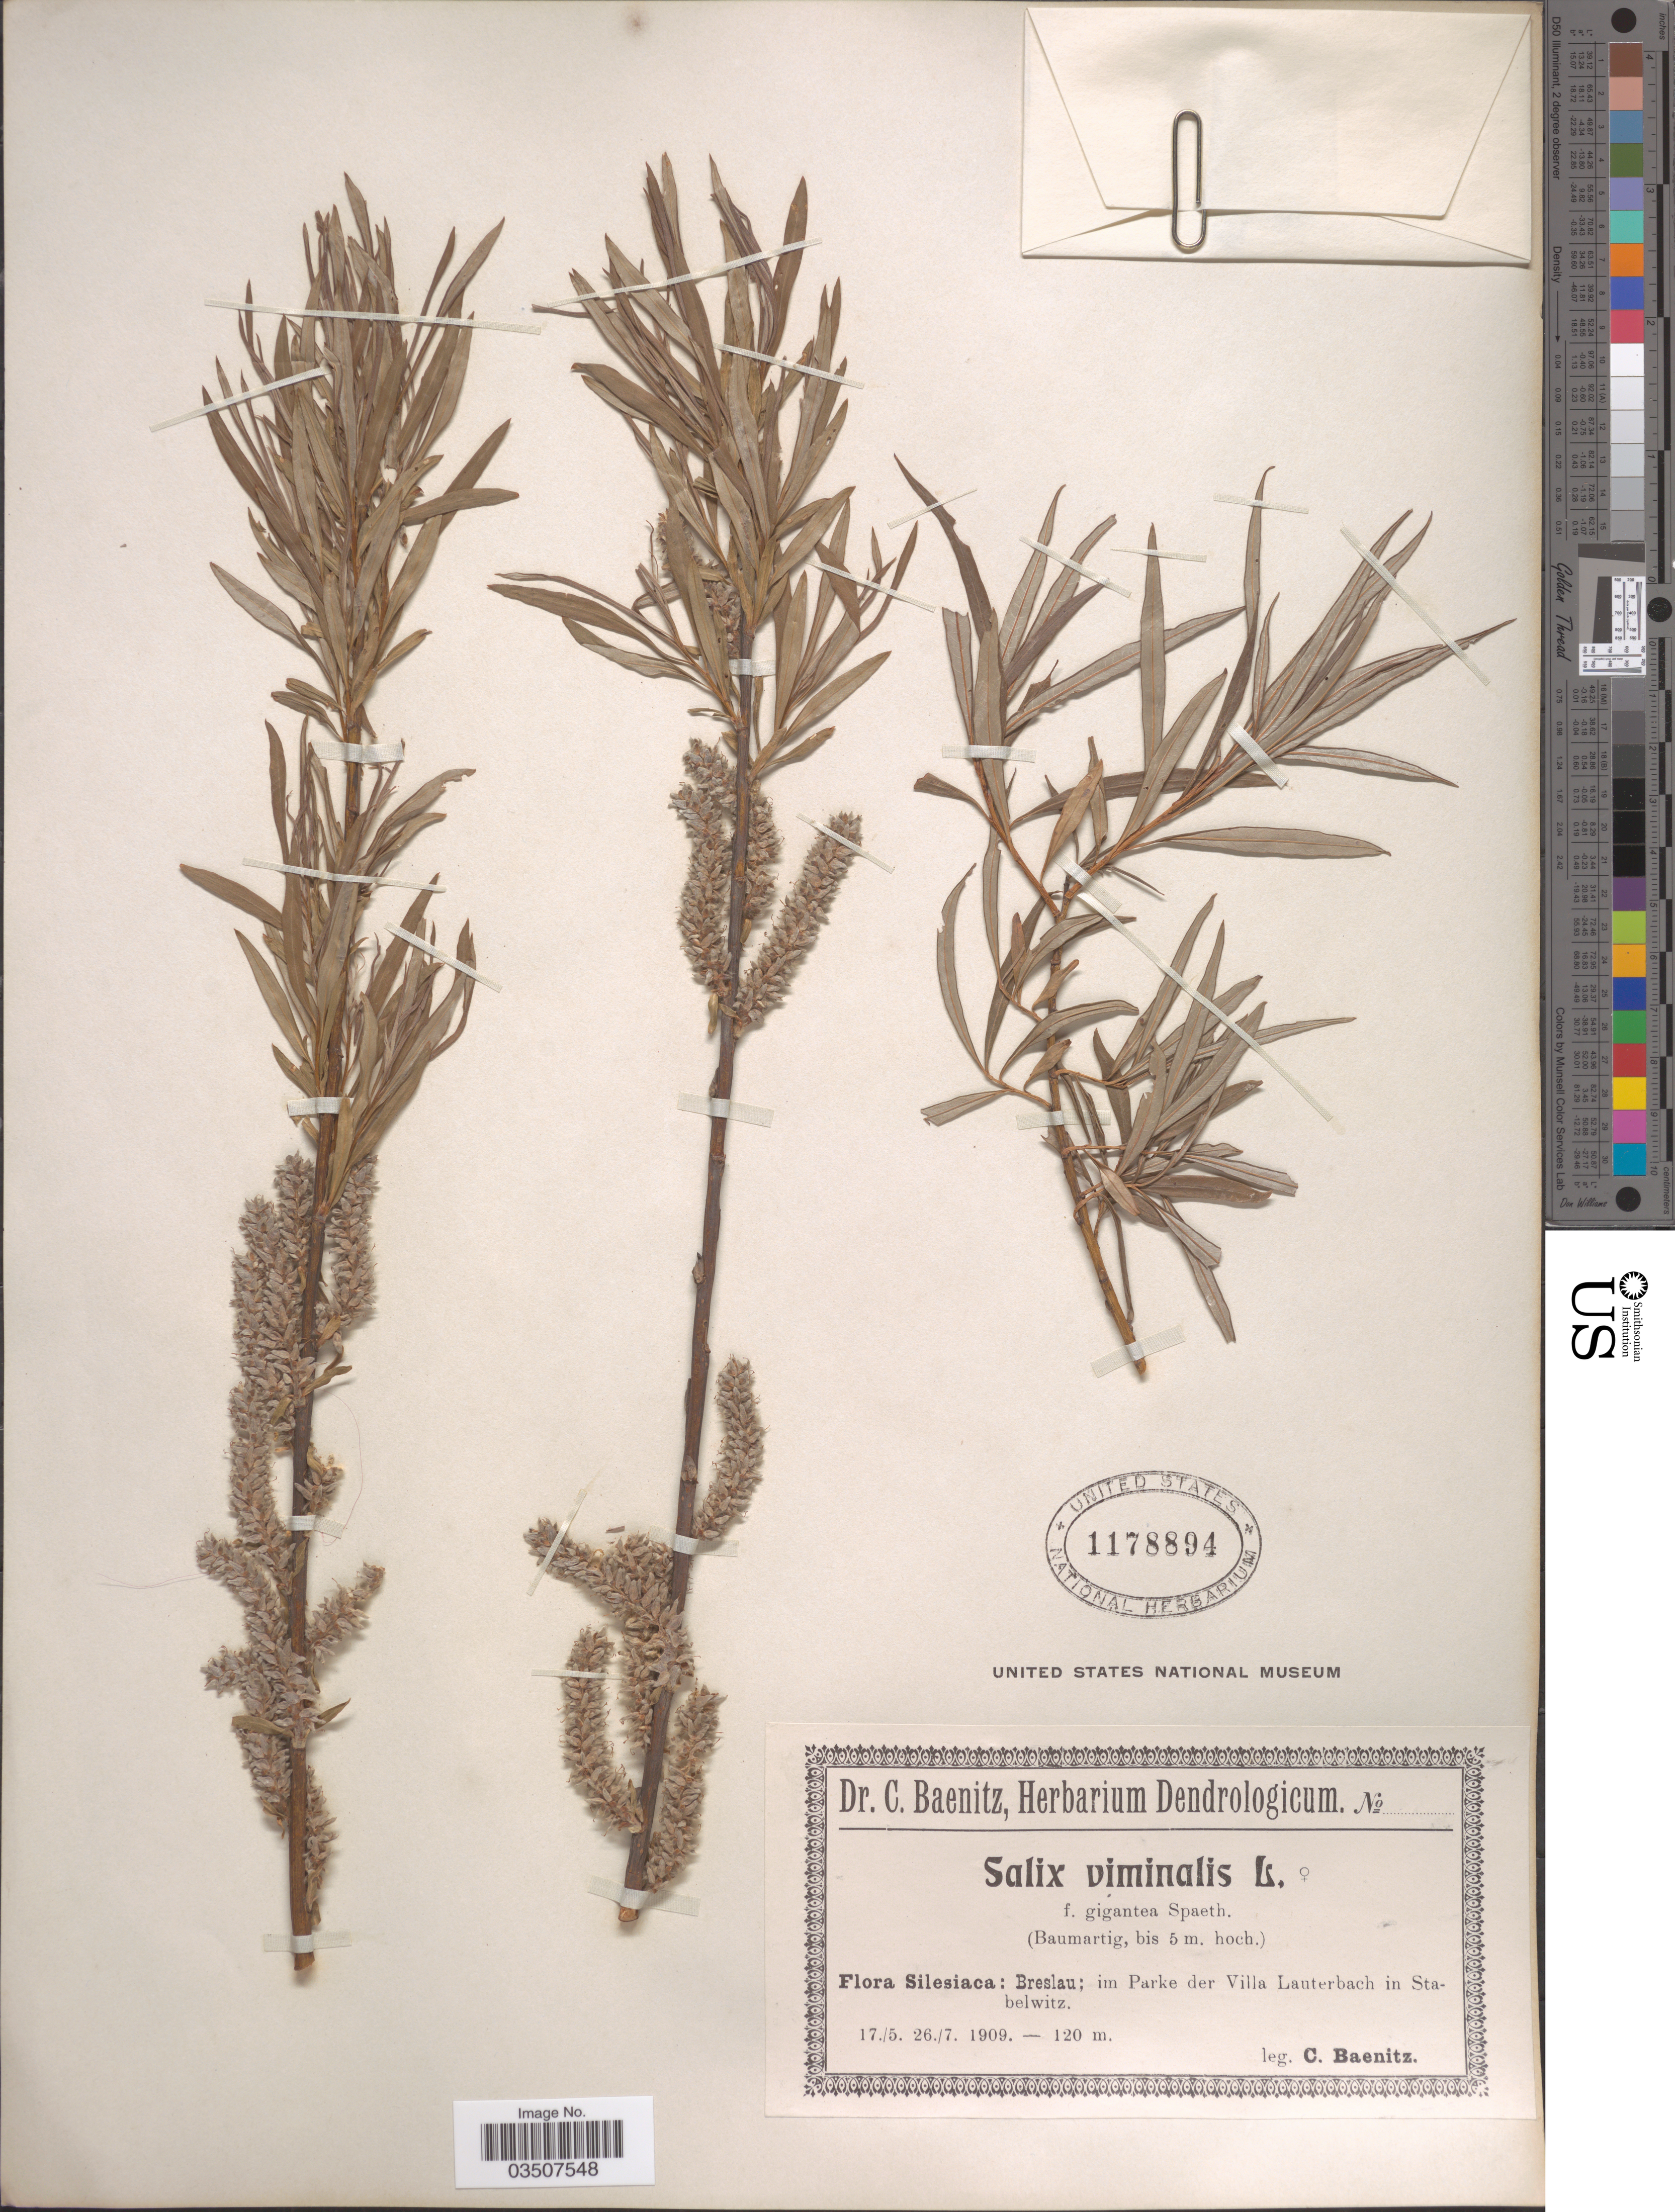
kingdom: Plantae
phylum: Tracheophyta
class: Magnoliopsida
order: Malpighiales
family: Salicaceae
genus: Salix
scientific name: Salix viminalis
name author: L.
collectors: C. G. Baenitz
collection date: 1909-05-17/1909-07-26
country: Poland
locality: Silesiaca: Breslau; im Parke der Villa Lanterbach in Stabelwitz.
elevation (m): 120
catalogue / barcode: US 1178894